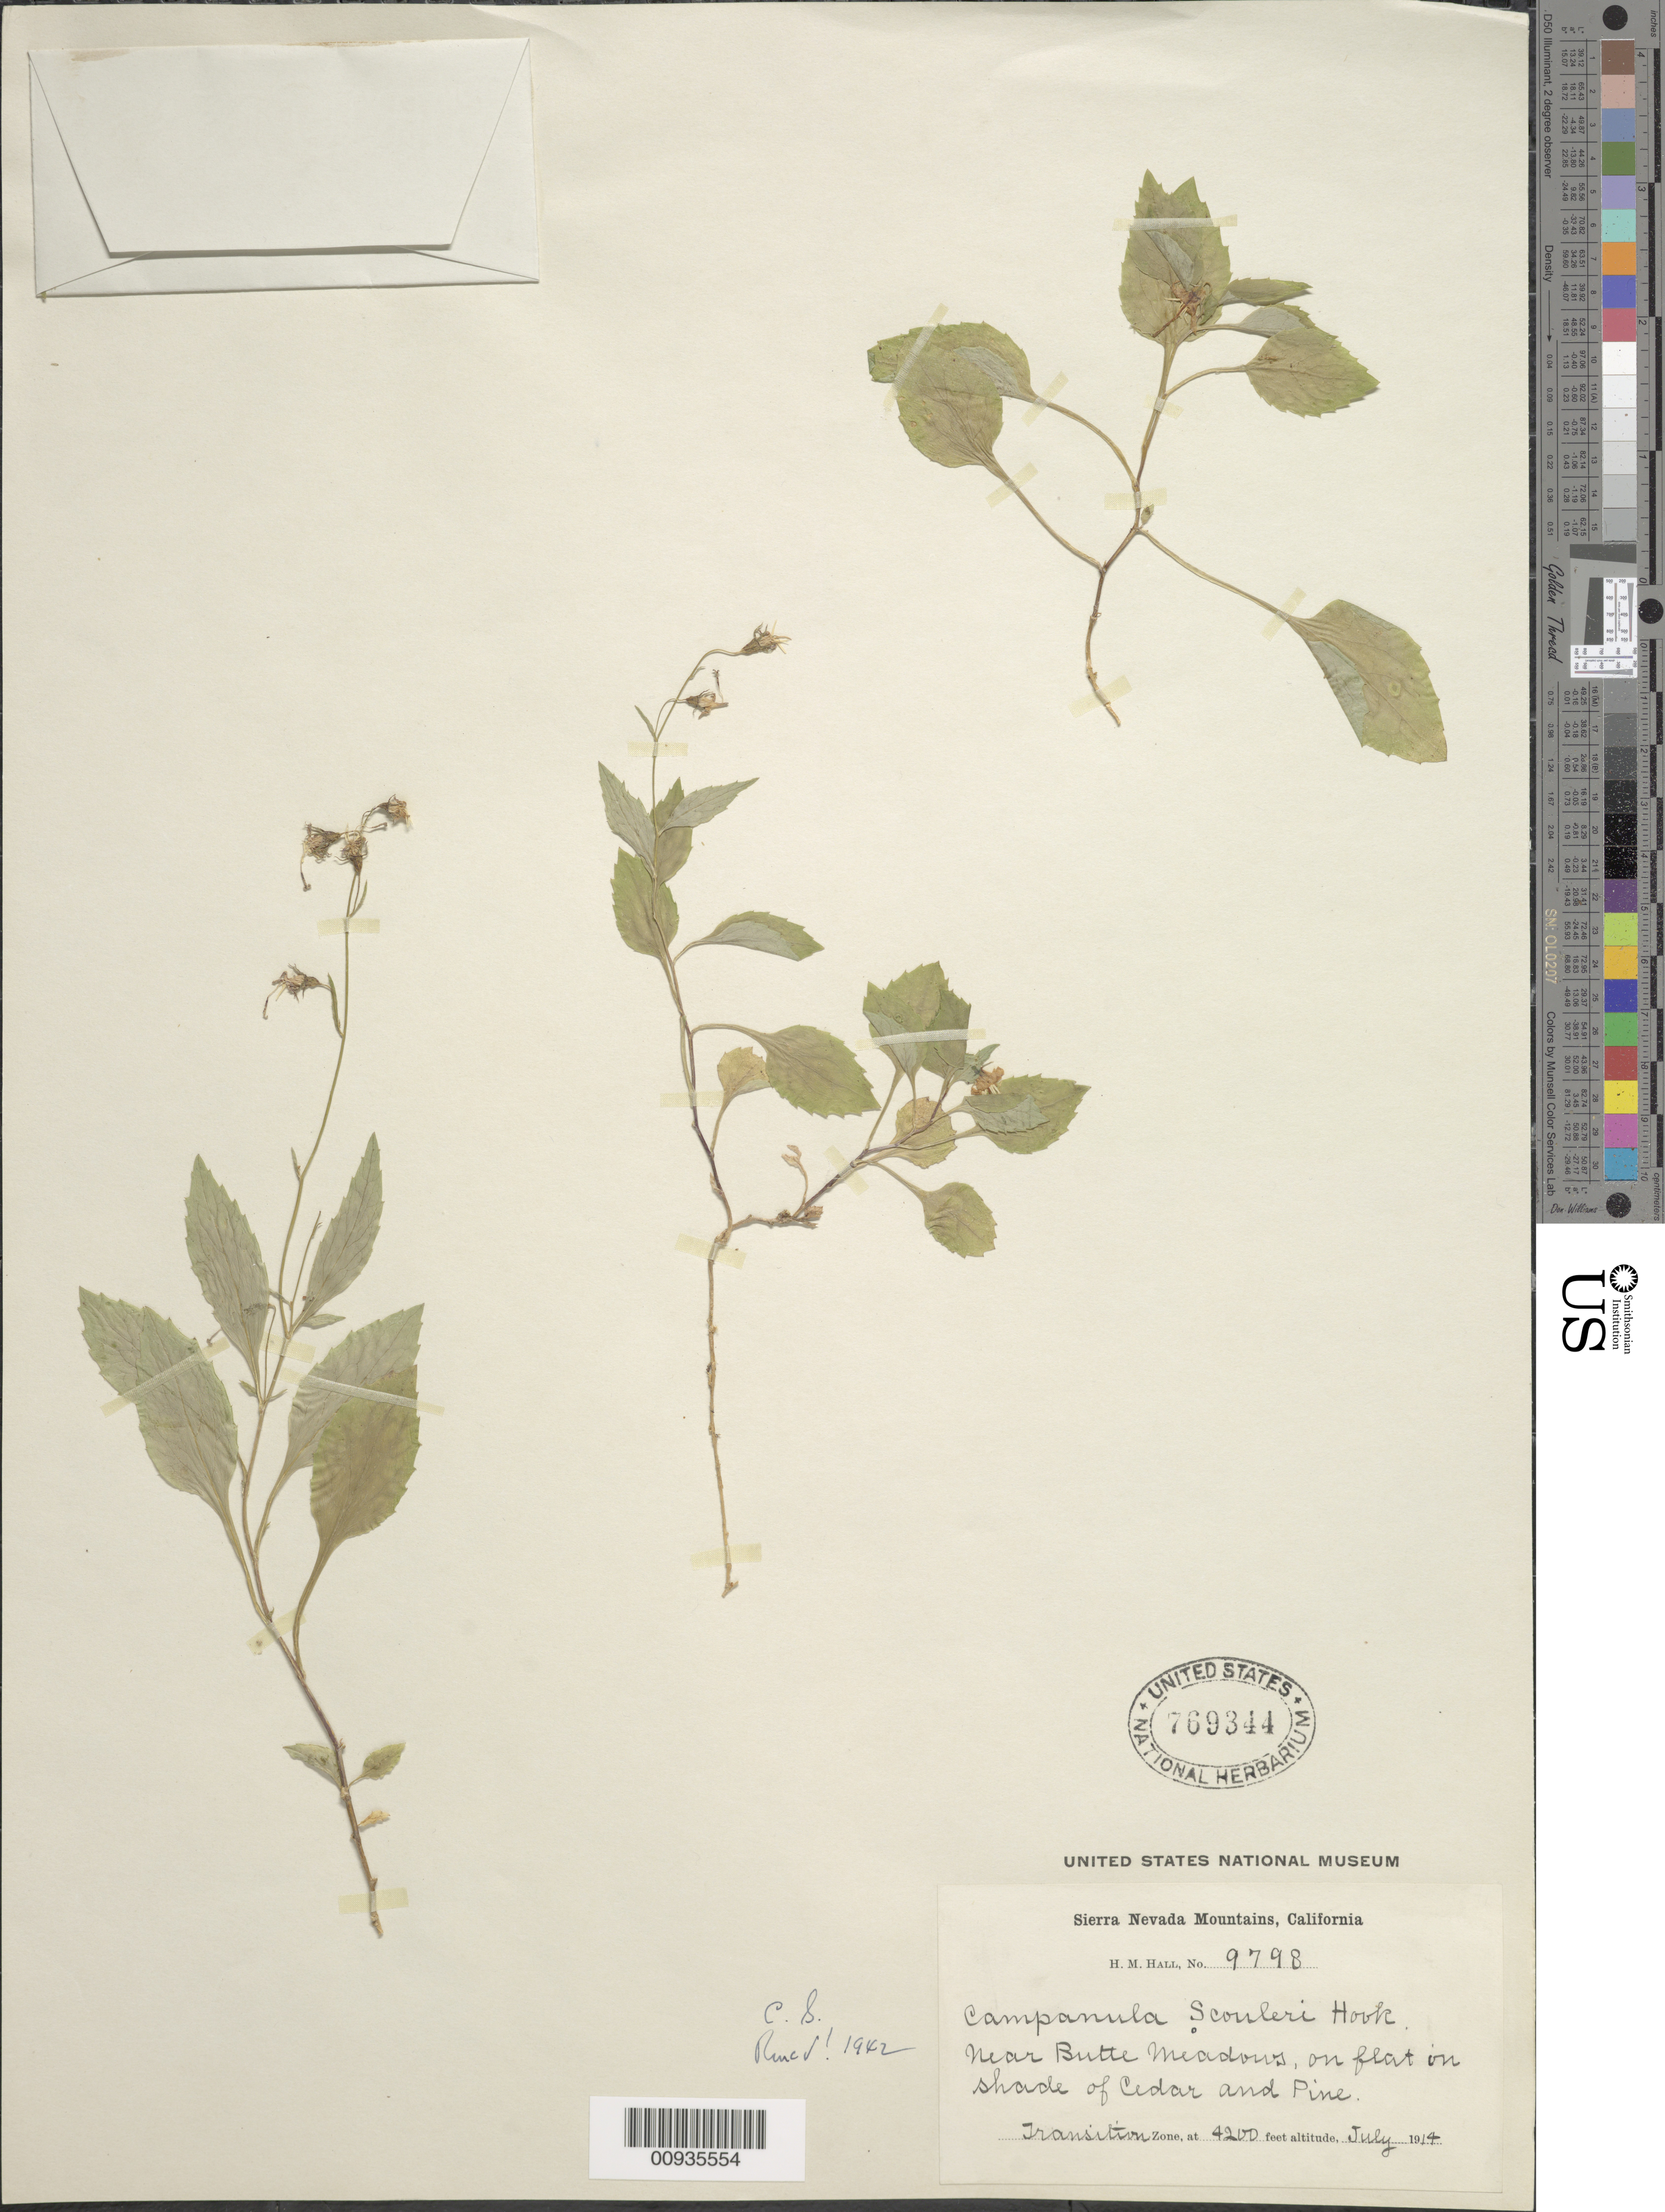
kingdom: Plantae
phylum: Tracheophyta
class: Magnoliopsida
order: Asterales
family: Campanulaceae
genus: Campanula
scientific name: Campanula scouleri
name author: Hook.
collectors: H. M. Hall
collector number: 9798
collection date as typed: July 1914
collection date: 1914-07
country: United States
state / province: California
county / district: Butte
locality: Near Butte Meadows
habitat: shade of cedar and pine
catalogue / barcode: US 769344